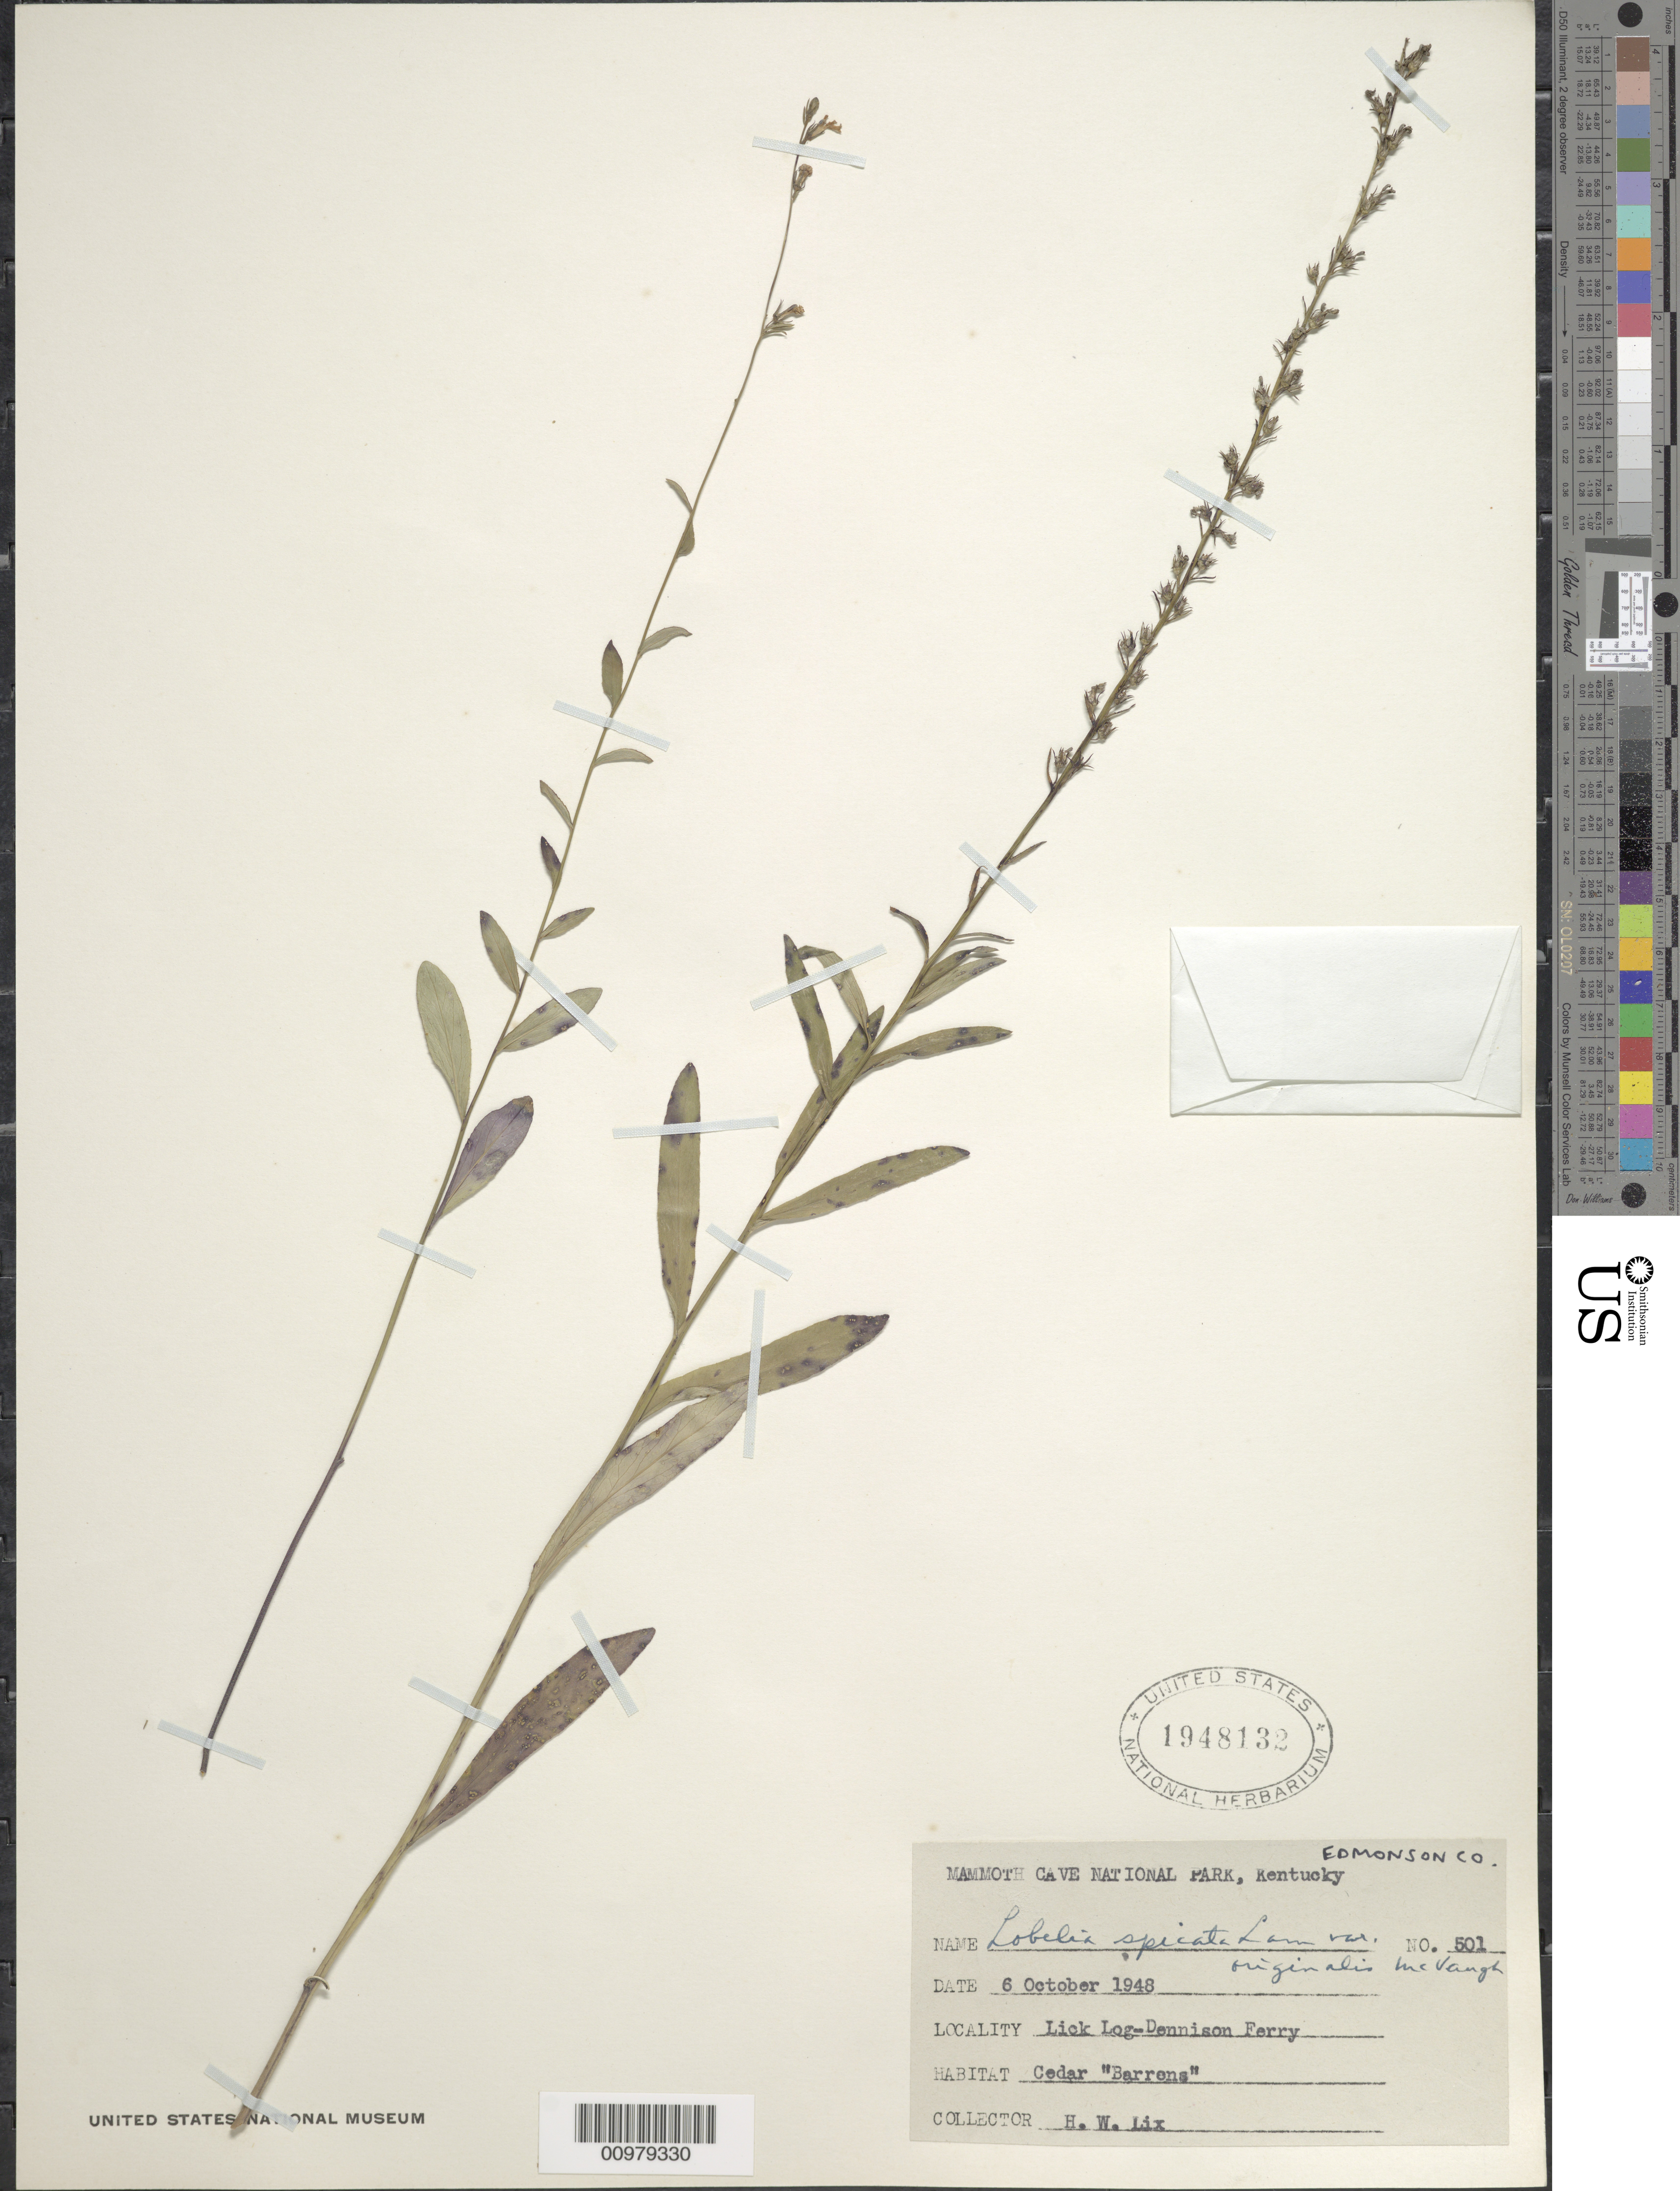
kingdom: Plantae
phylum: Tracheophyta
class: Magnoliopsida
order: Asterales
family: Campanulaceae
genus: Lobelia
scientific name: Lobelia spicata var. originalis McVaugh, nom. inval.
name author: McVaugh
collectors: H. W. Lix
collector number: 501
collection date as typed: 6 October 1948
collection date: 1948-10-06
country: United States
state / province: Kentucky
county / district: Edmonson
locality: Lick Log - Dennison Ferry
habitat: cedar barrens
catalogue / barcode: US 1948132